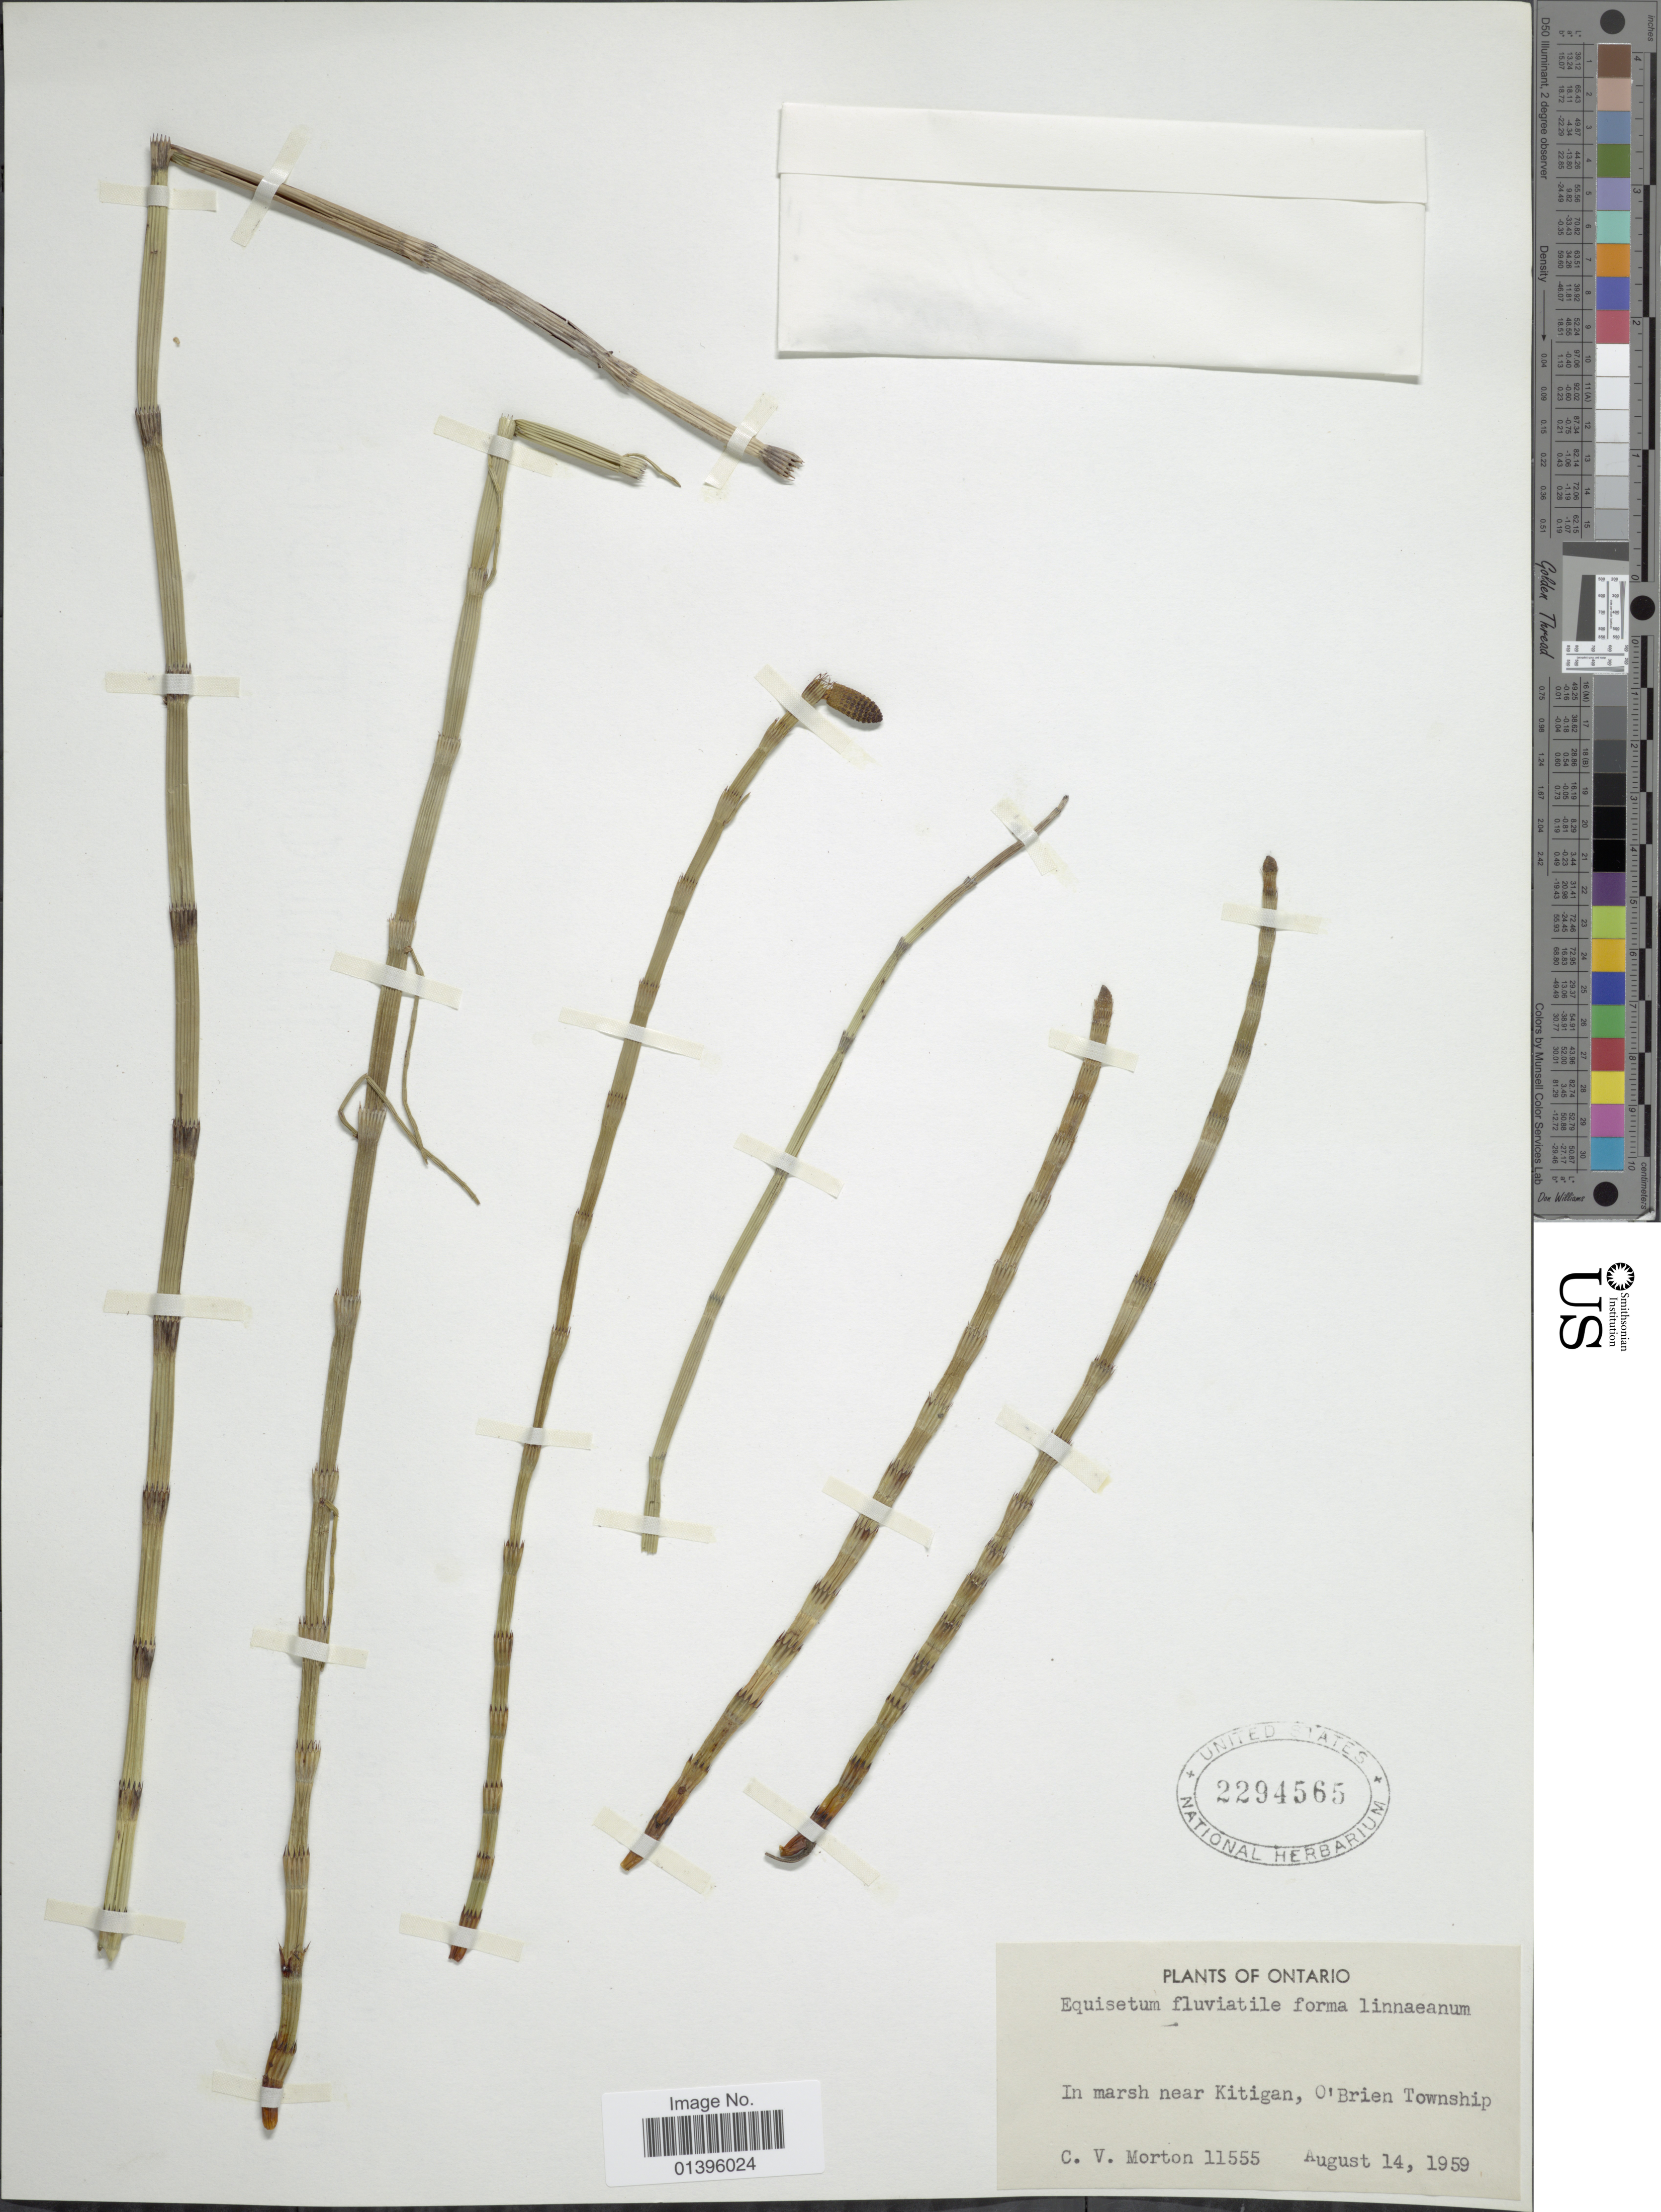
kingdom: Plantae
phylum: Tracheophyta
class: Polypodiopsida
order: Equisetales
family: Equisetaceae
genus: Equisetum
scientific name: Equisetum fluviatile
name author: L.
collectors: C. V. Morton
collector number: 11555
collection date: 1959-08-14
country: Canada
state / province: Ontario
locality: In marsh near Kitigan, O' Brien Township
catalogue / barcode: US 2294565